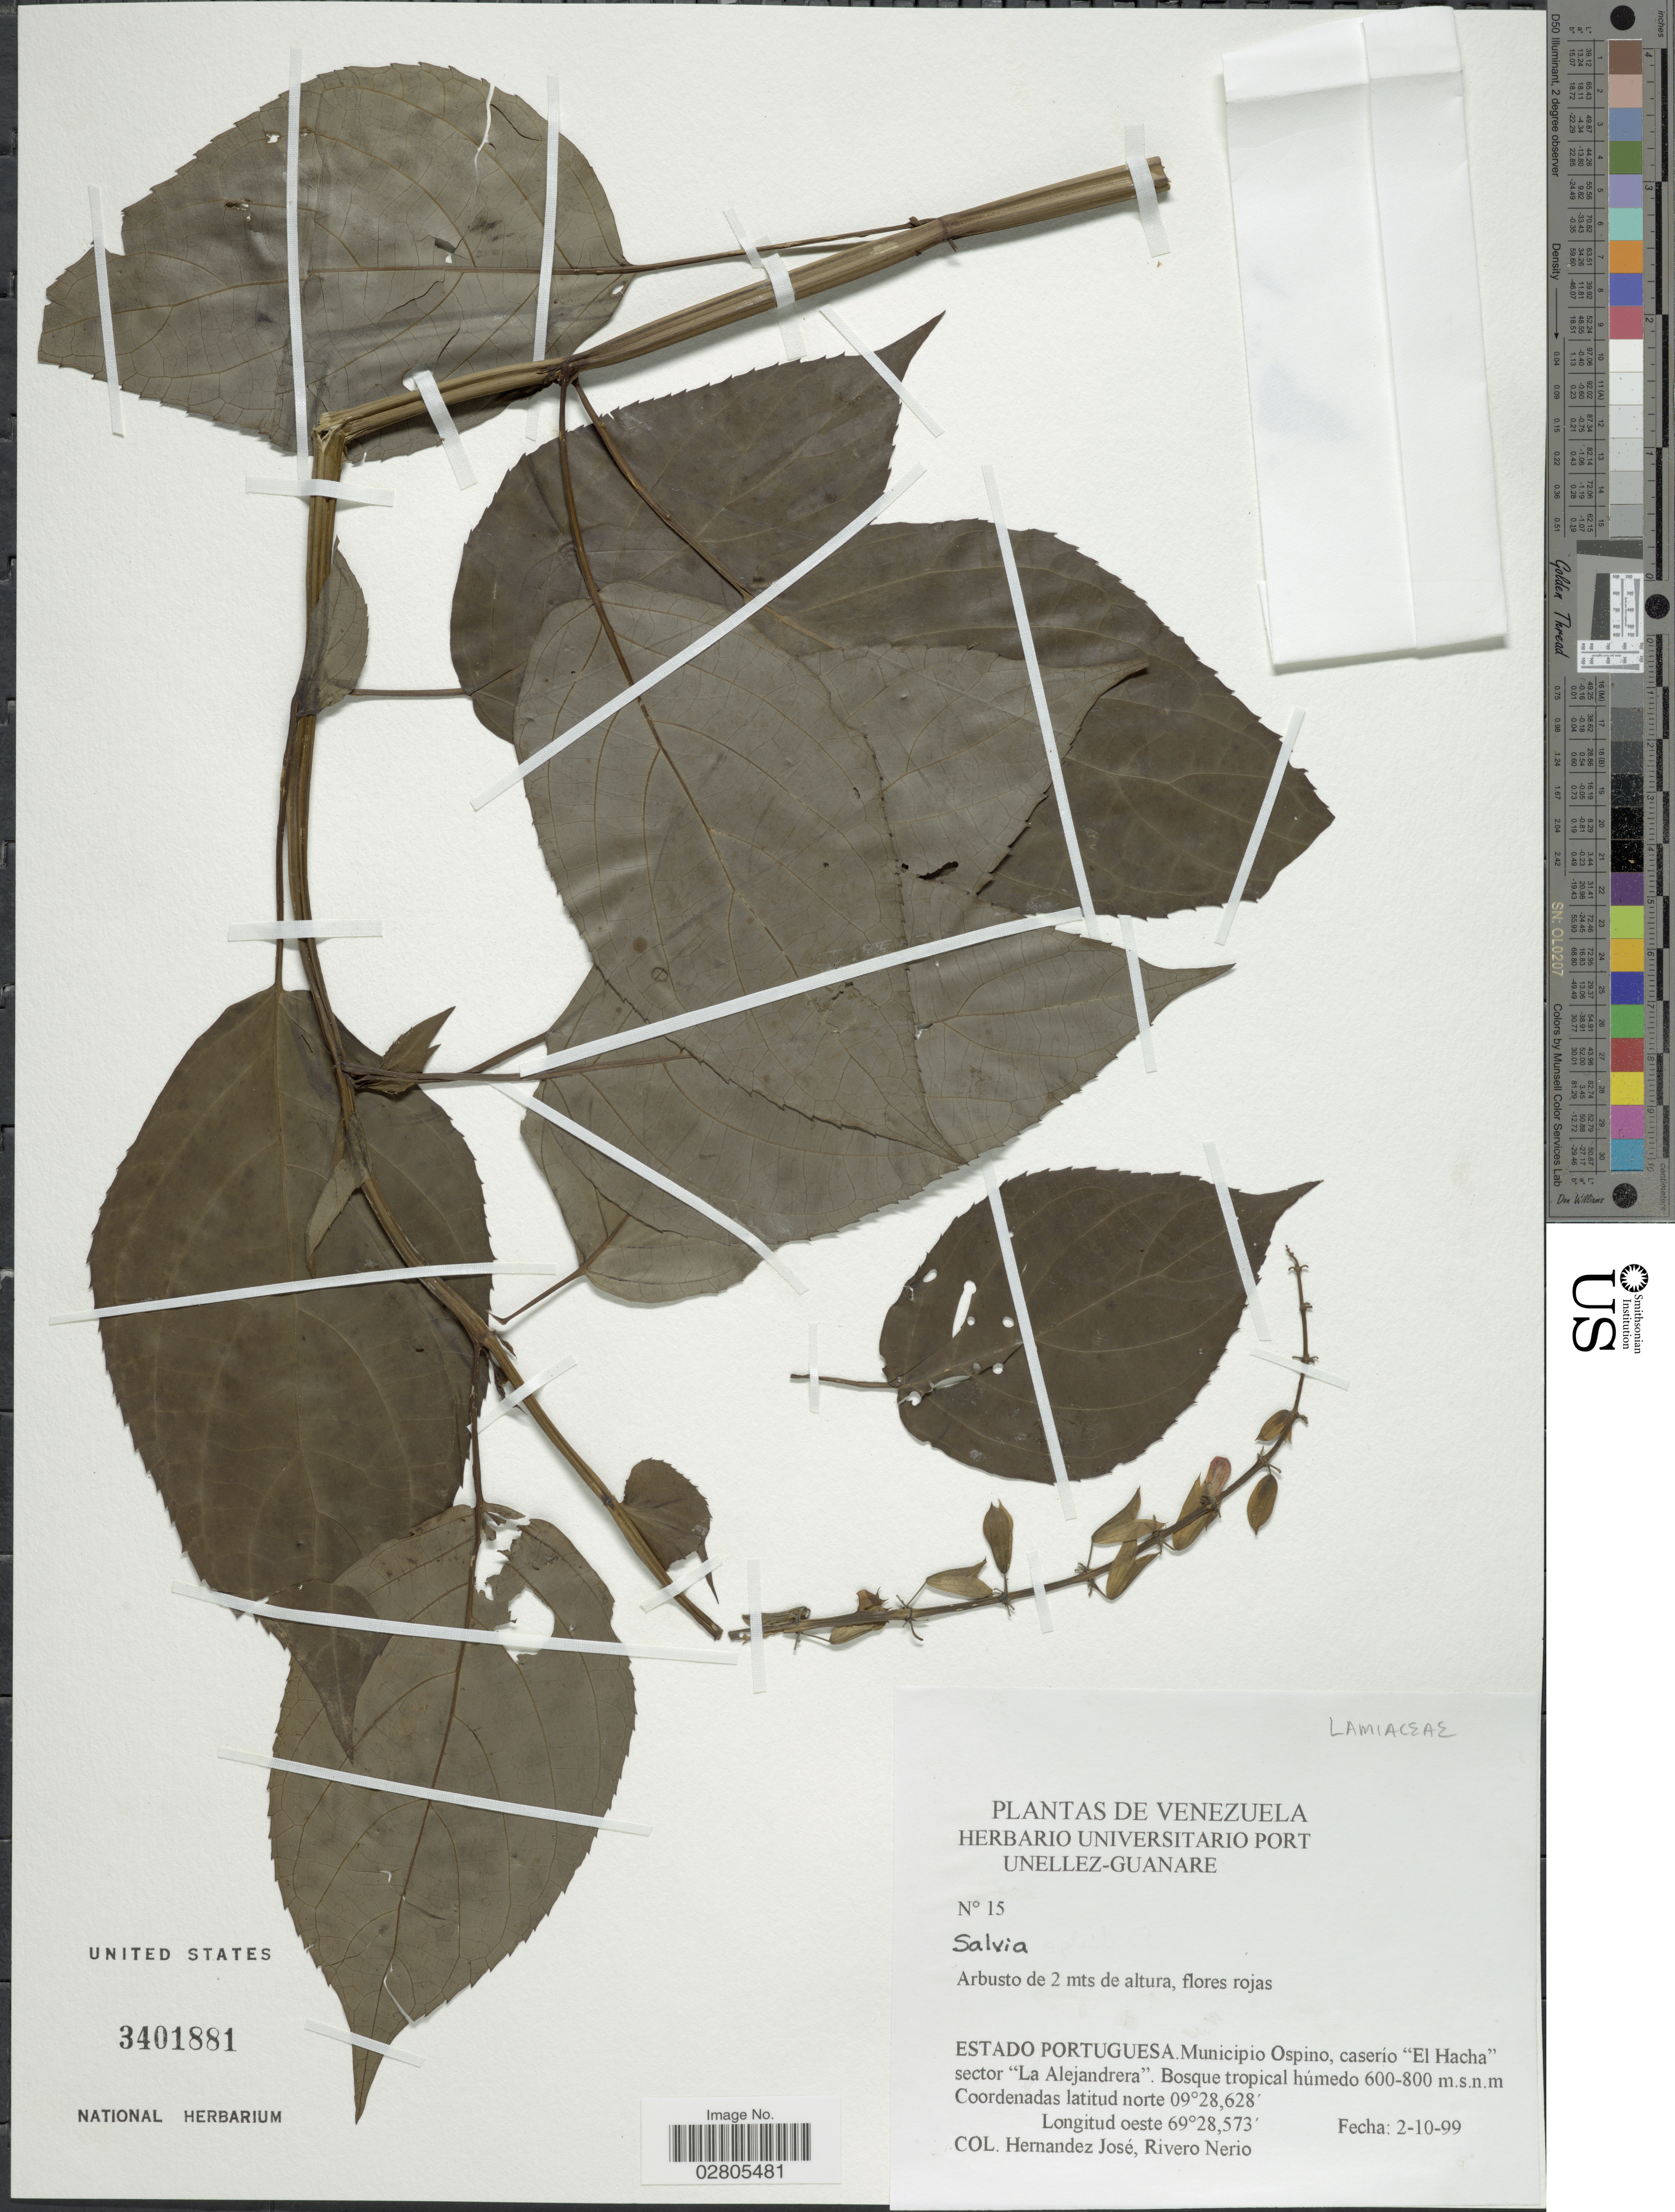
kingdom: Plantae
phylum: Tracheophyta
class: Magnoliopsida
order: Lamiales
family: Lamiaceae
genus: Salvia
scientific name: Salvia sp.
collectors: R. N. Hernandez Jose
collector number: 15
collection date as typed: Transcribed d/m/y: 2/10/99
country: Venezuela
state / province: Portuguesa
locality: Estado Portuguesa. Municipio Ospino, caserío "El Hacha" sector "La Alejandrera".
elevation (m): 600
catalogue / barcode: US 3401881